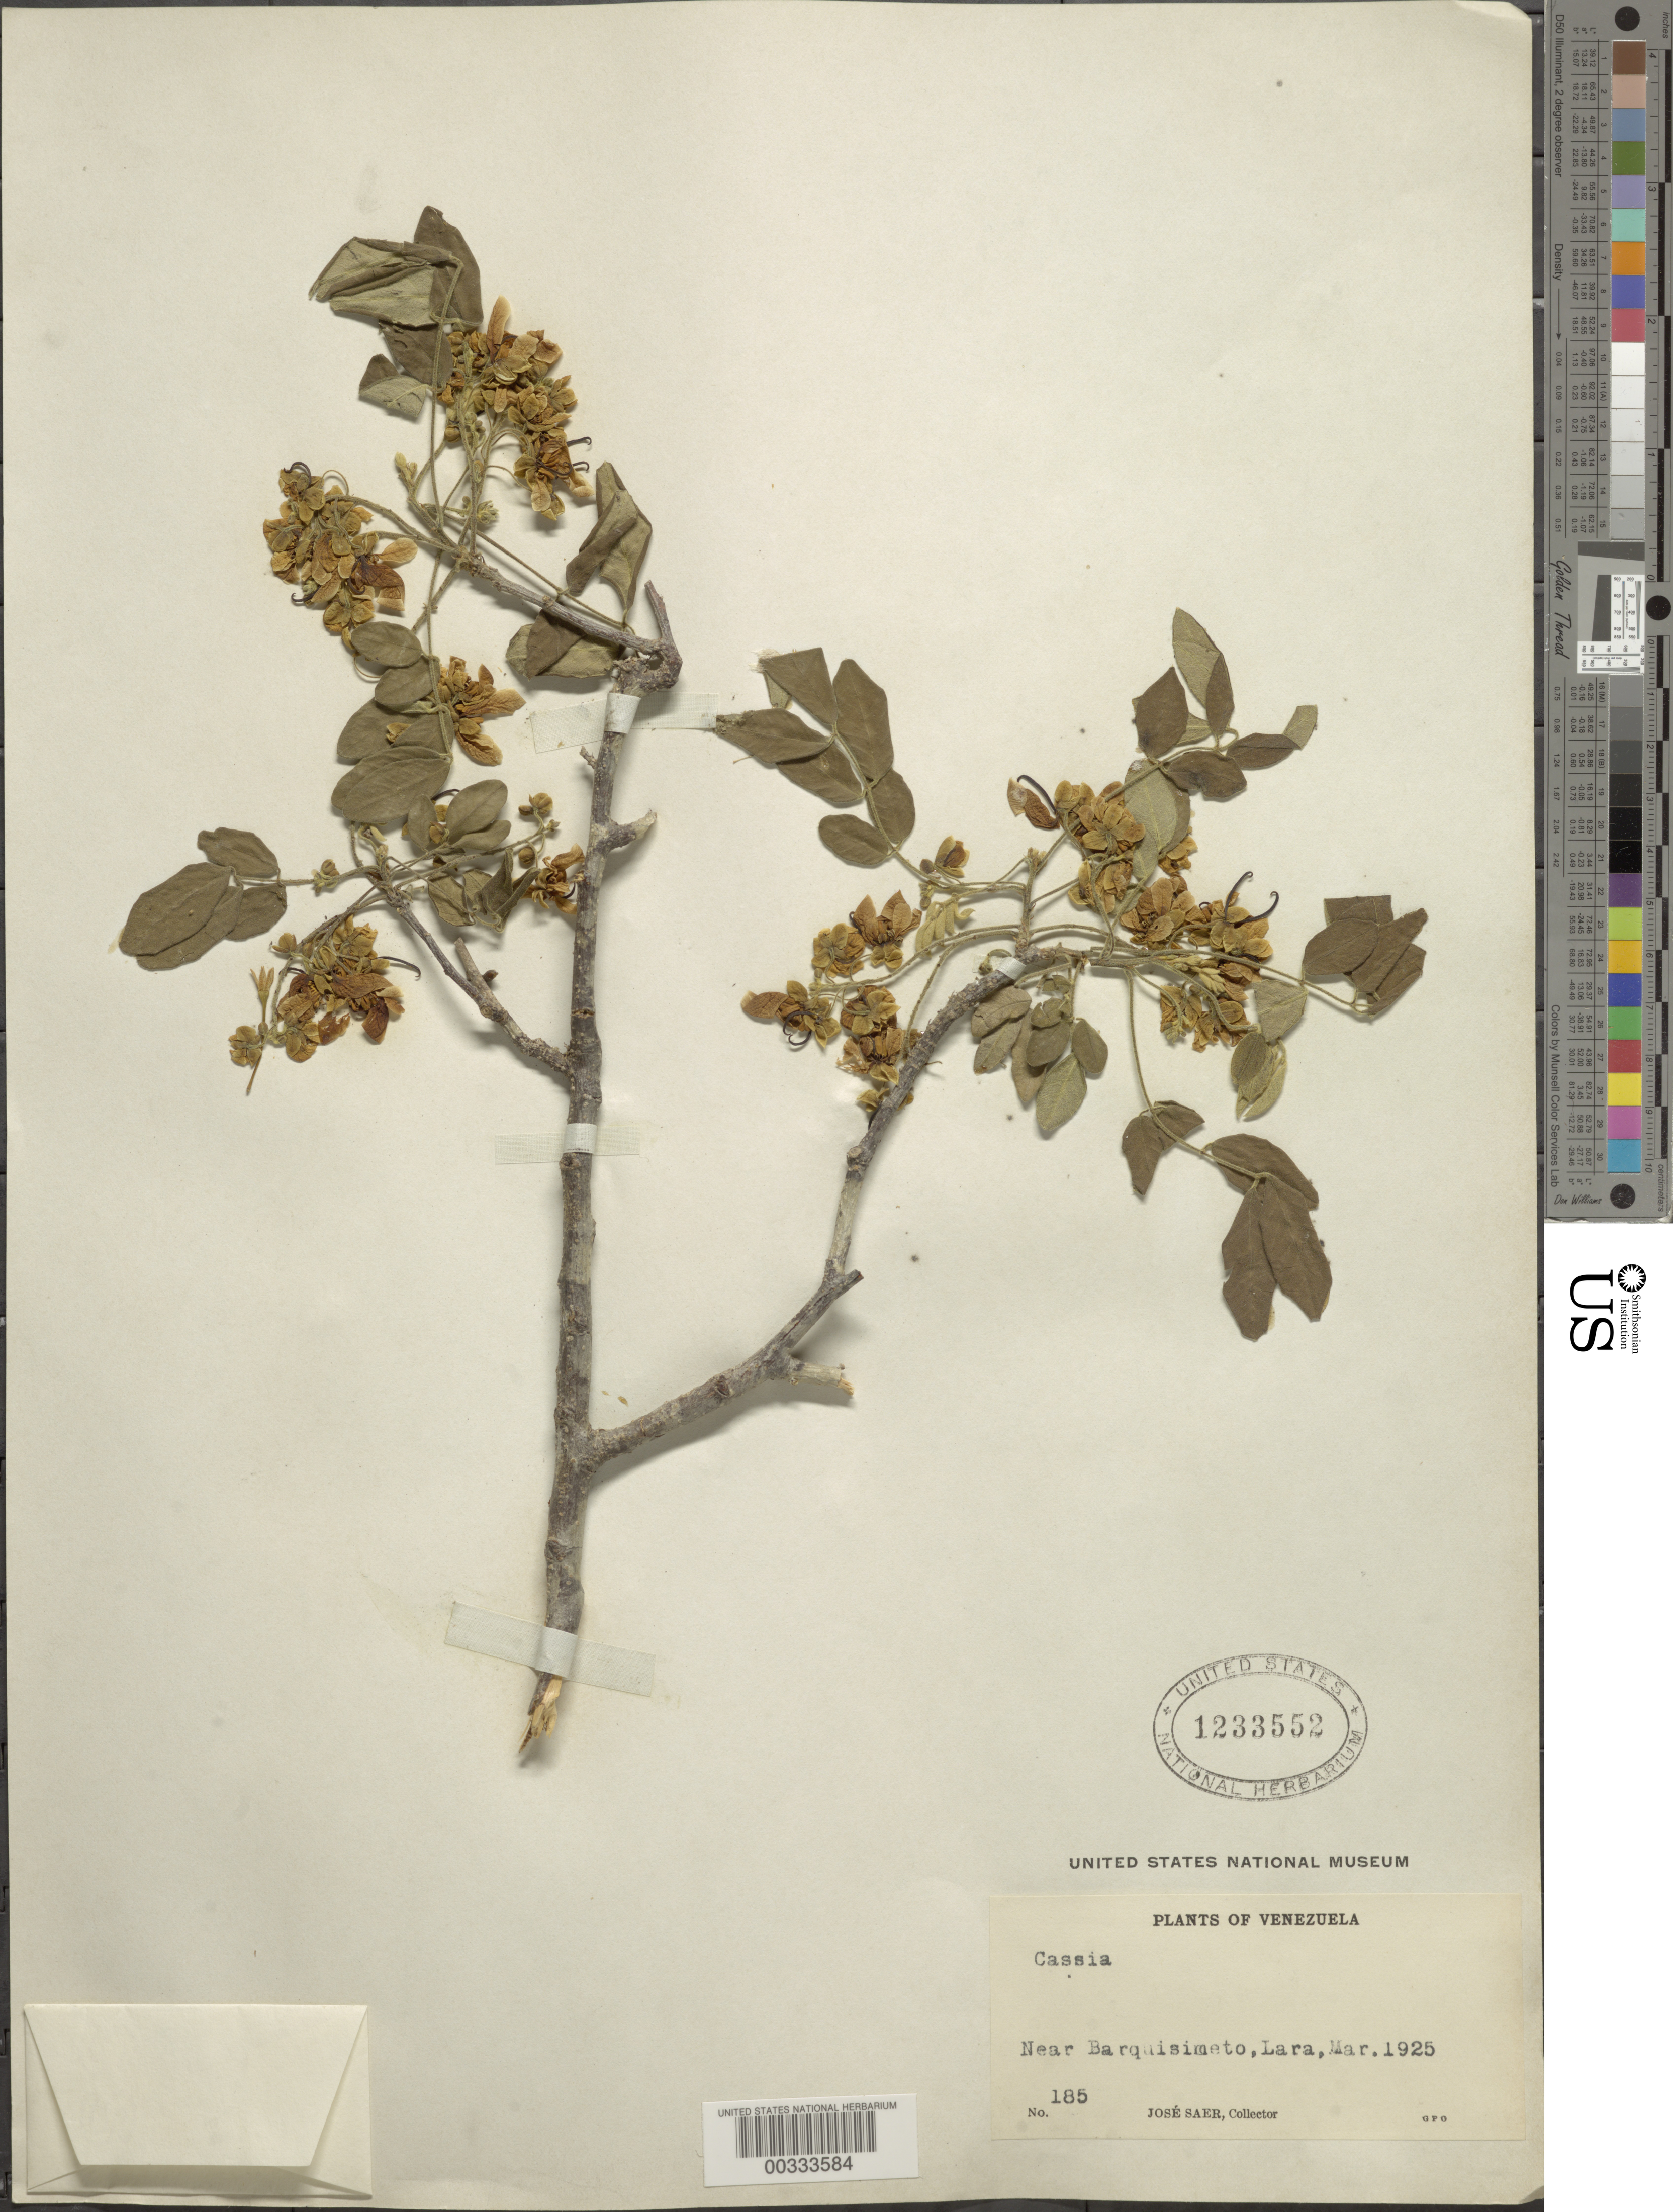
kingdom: Plantae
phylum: Tracheophyta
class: Magnoliopsida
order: Fabales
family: Fabaceae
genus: Senna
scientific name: Senna atomaria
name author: (L.) H.S. Irwin & Barneby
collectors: J. Saer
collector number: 185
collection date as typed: Mar 1925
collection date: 1925-03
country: Venezuela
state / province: Lara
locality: Near barquisimeto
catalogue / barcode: US 1233552